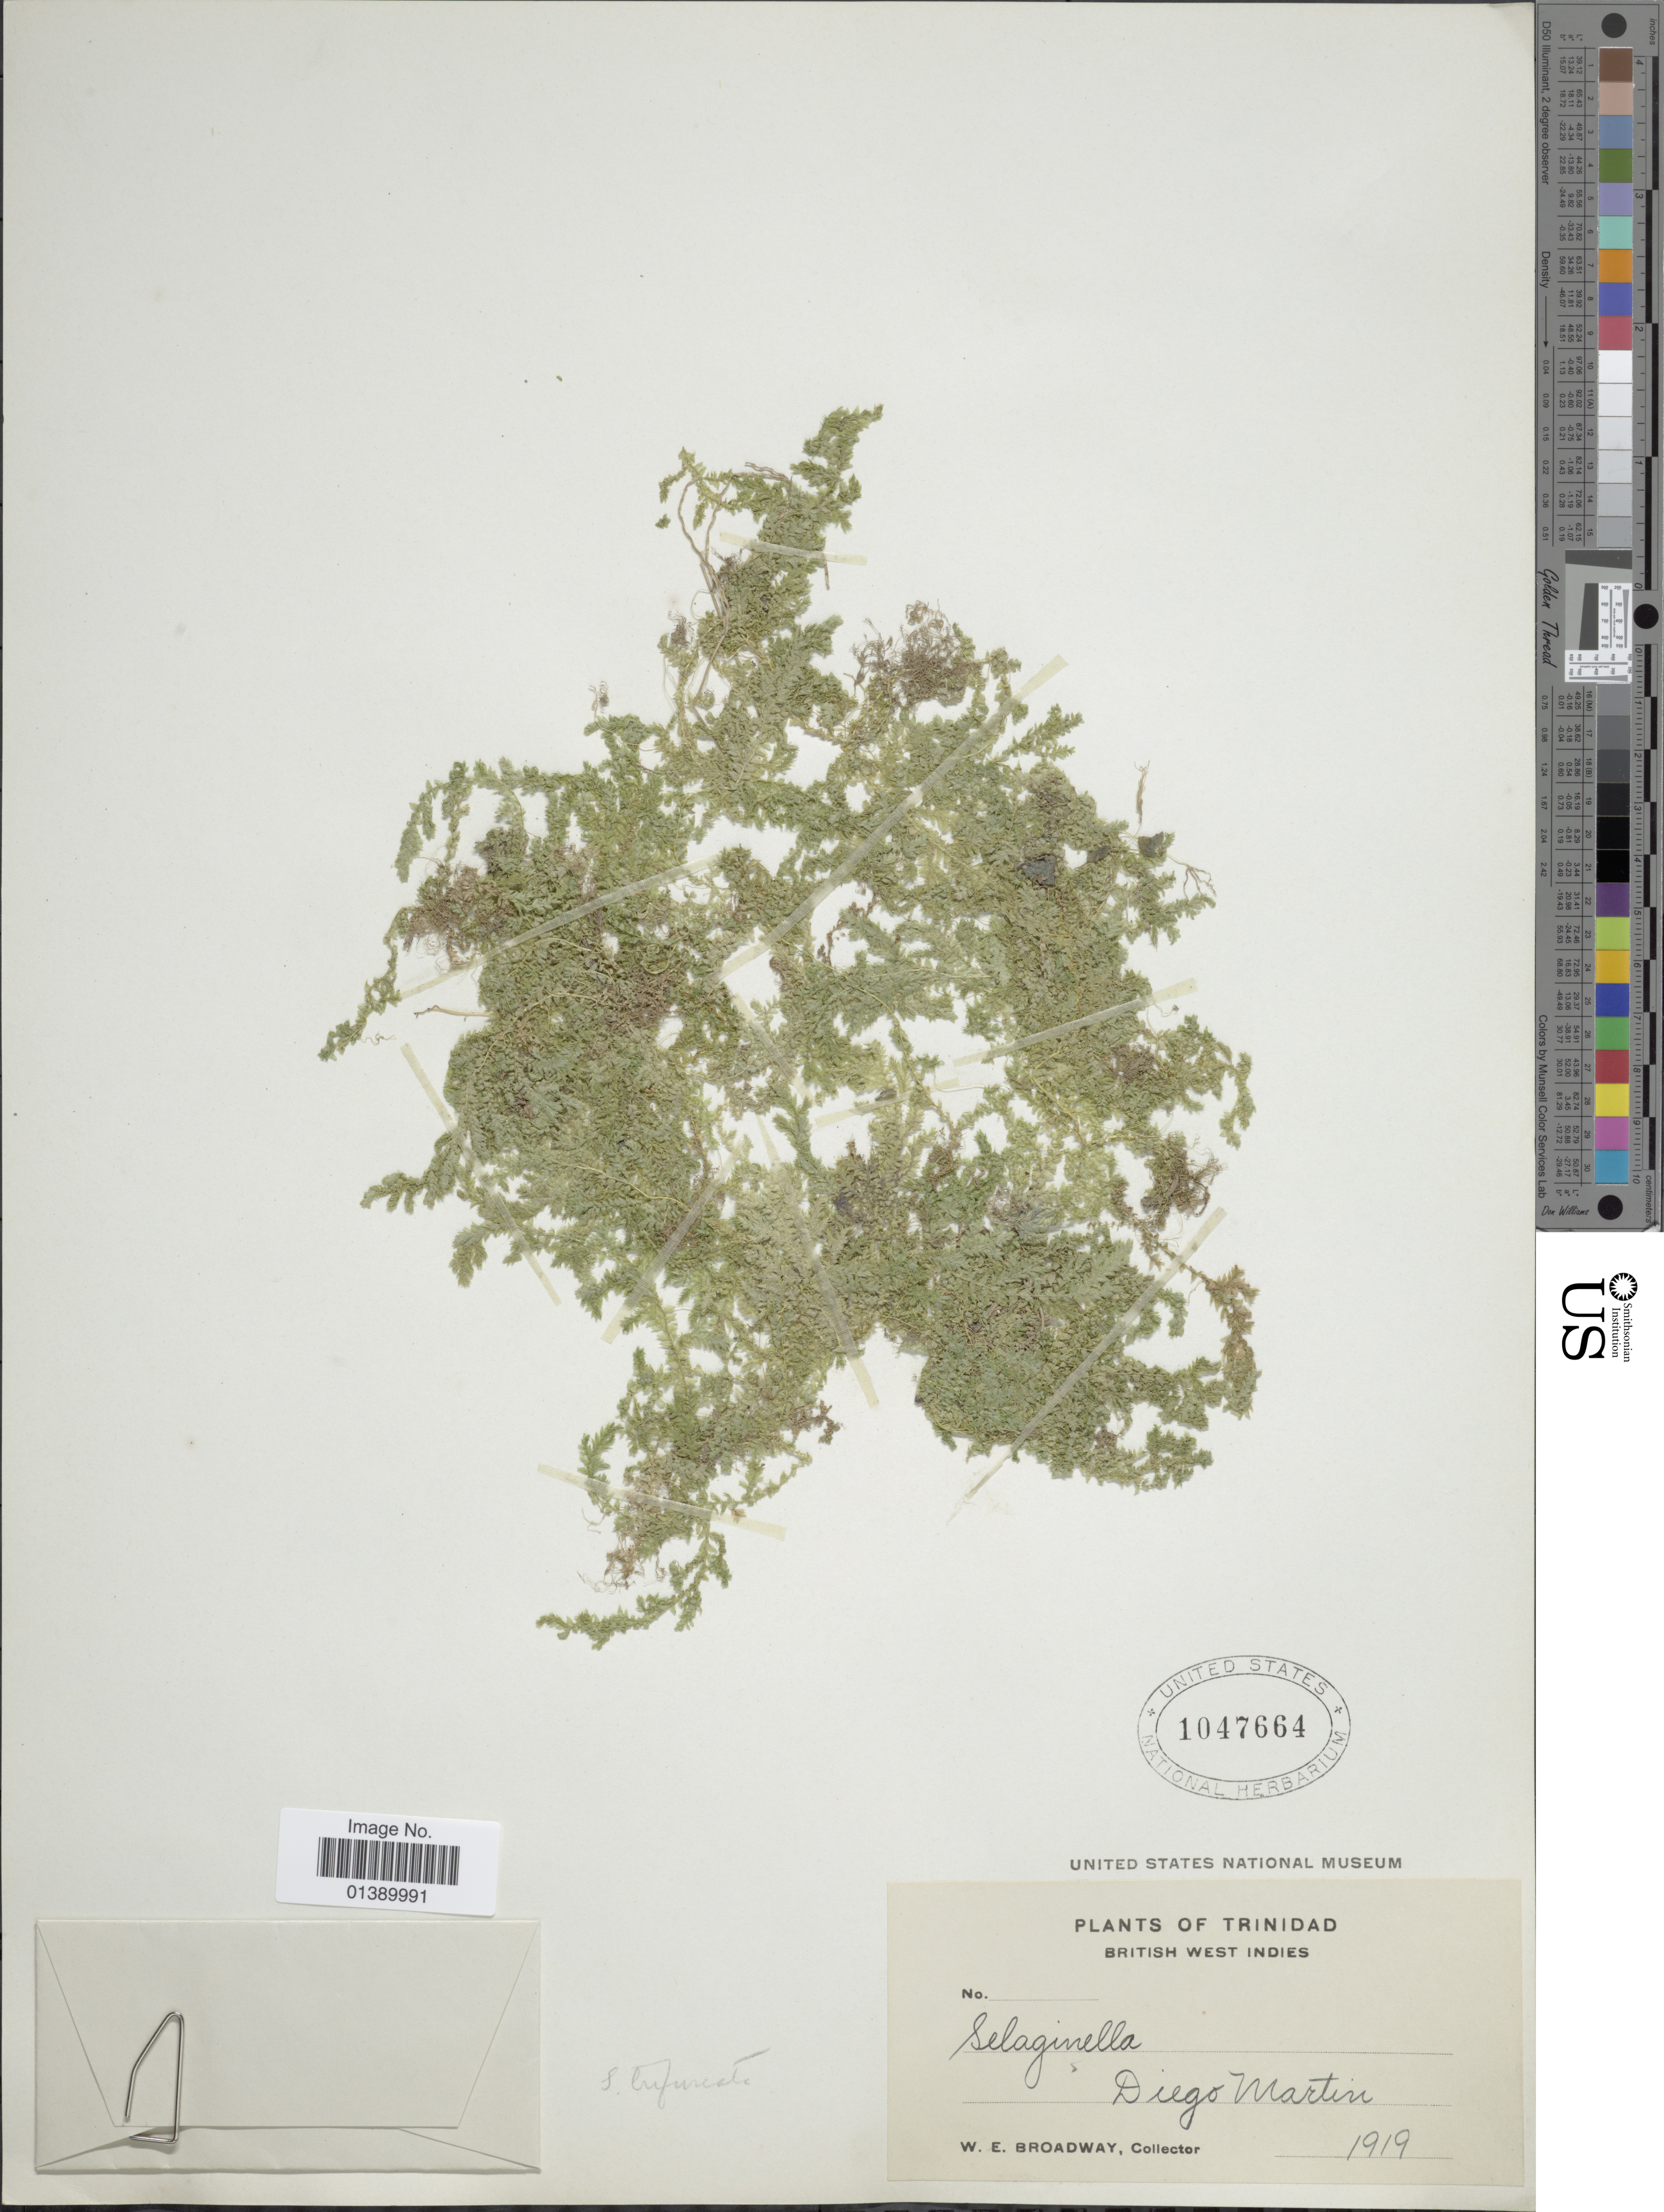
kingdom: Plantae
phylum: Tracheophyta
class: Lycopodiopsida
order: Selaginellales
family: Selaginellaceae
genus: Selaginella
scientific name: Selaginella trifurcata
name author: Baker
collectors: W. E. Broadway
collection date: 1919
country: Trinidad and Tobago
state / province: Trinidad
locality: British West Indies, Diego Martin.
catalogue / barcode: US 1047664